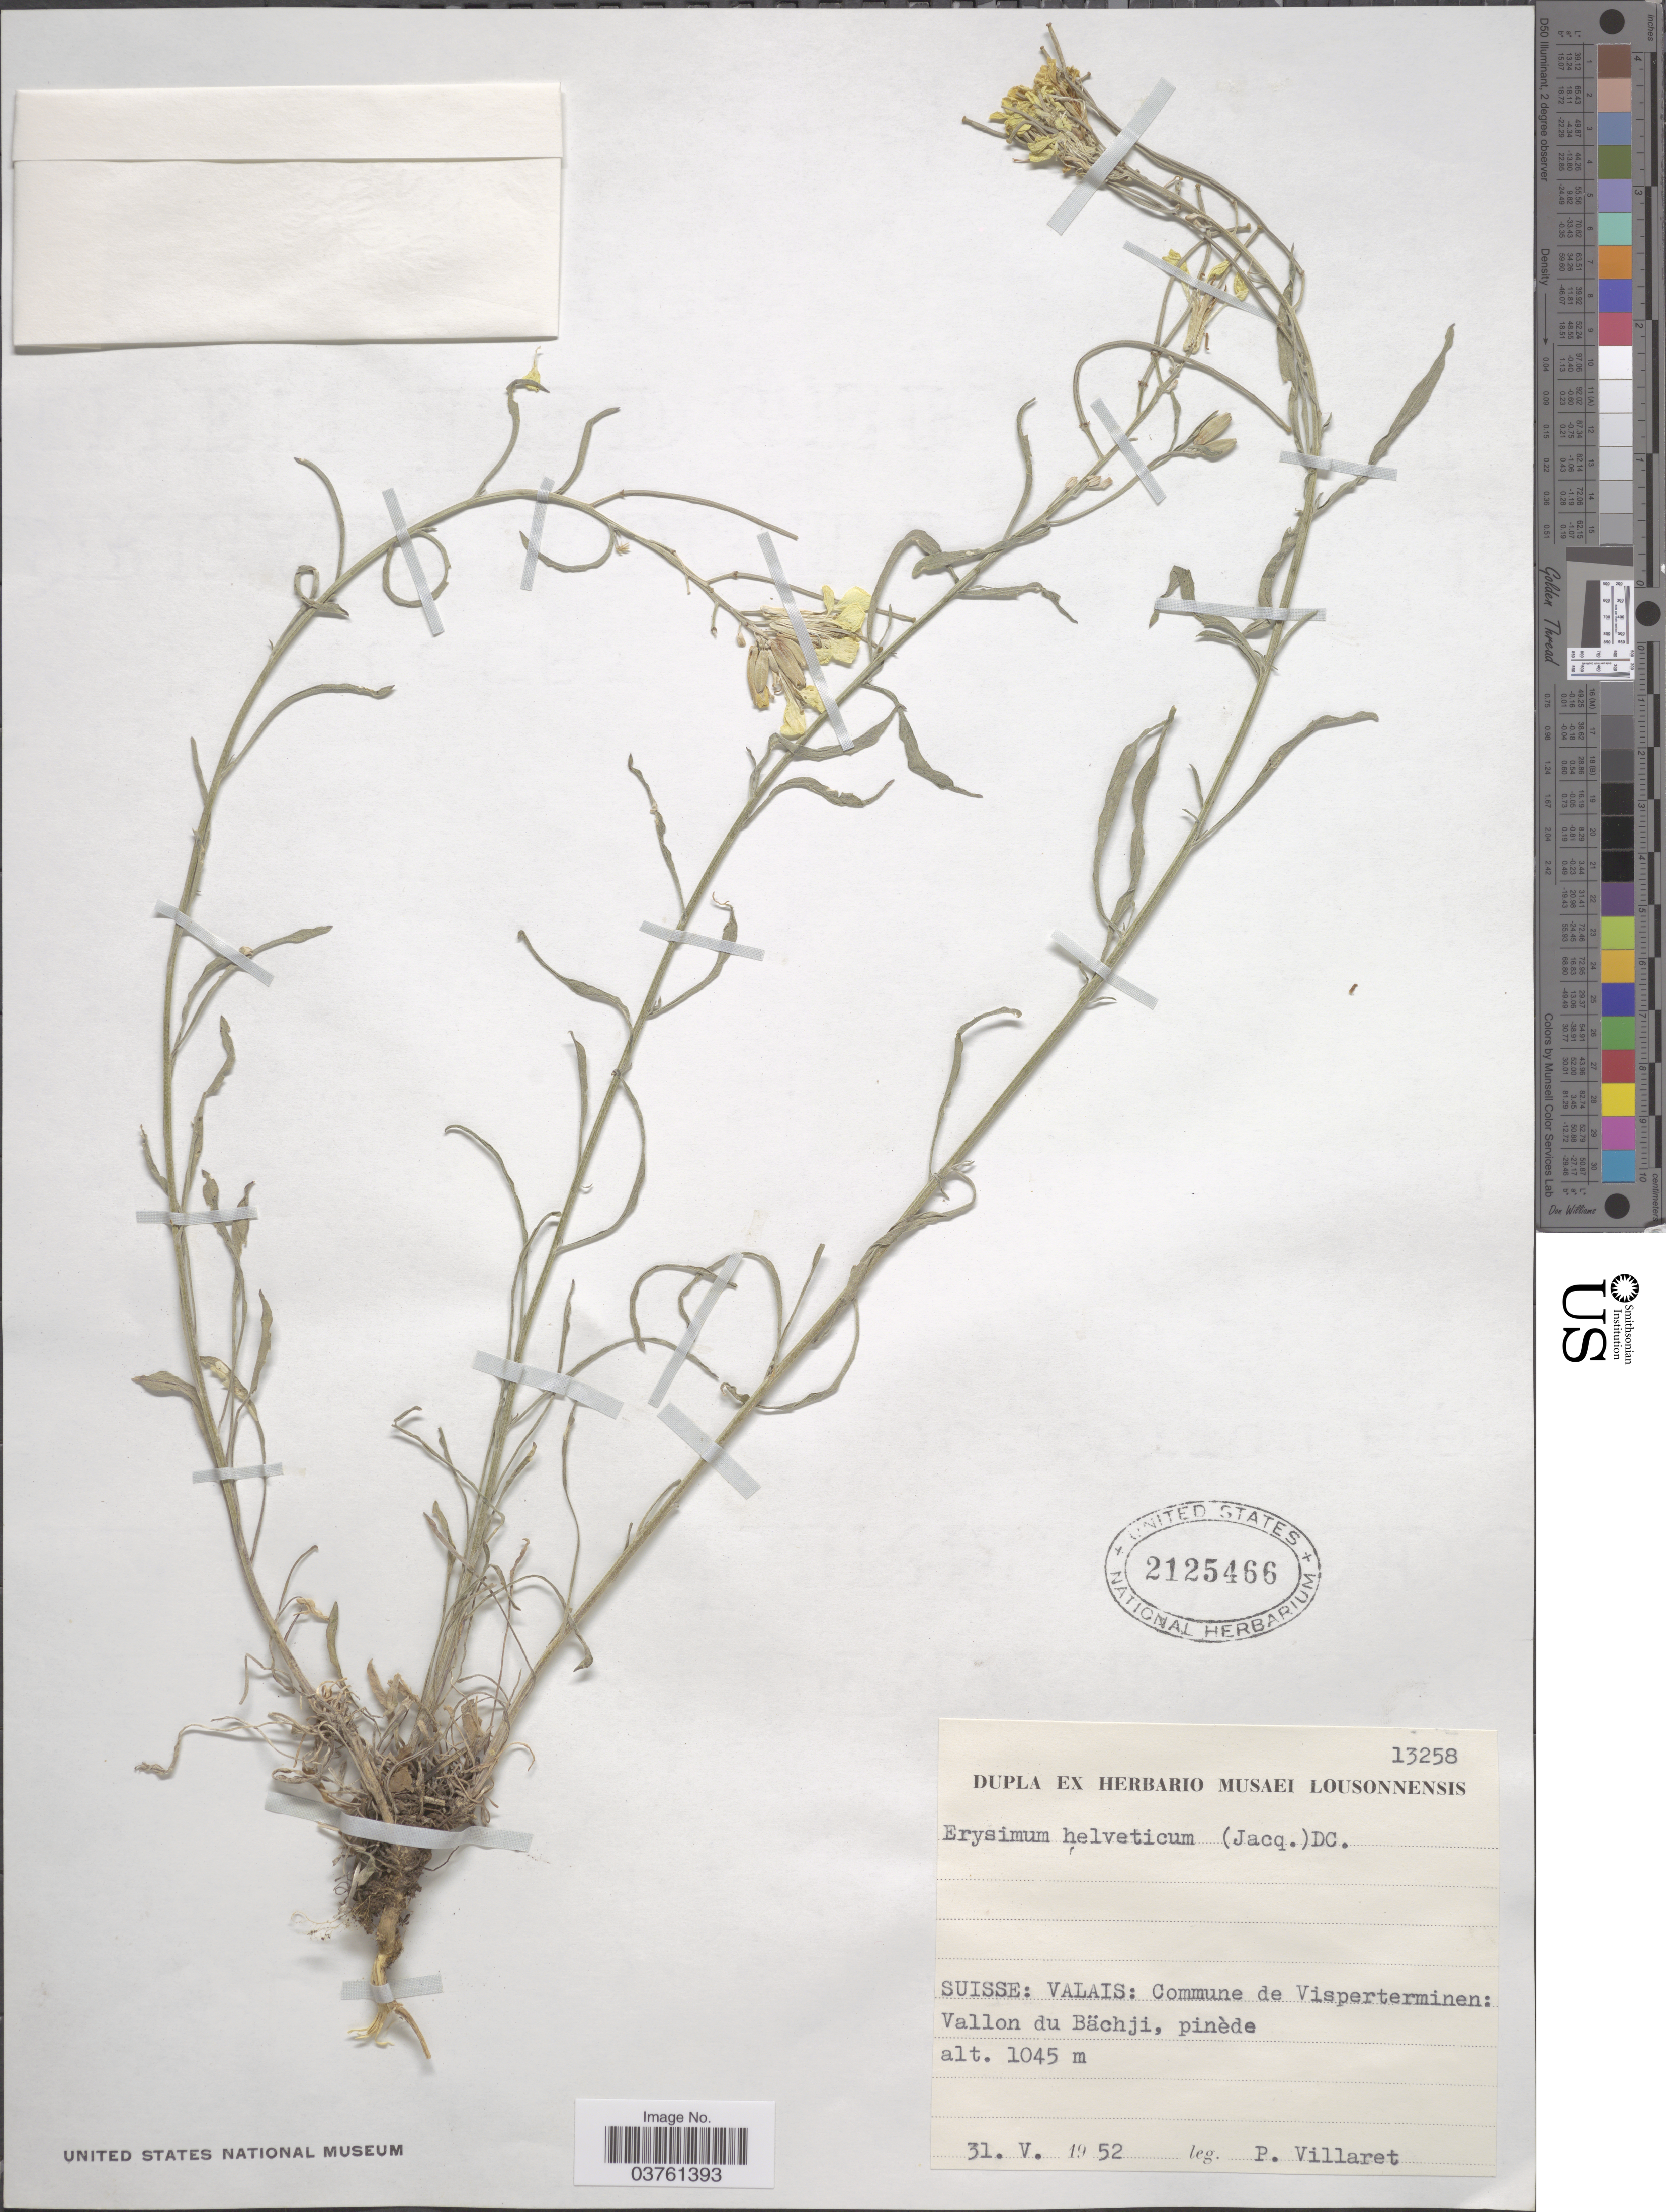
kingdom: Plantae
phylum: Tracheophyta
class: Magnoliopsida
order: Brassicales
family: Brassicaceae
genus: Erysimum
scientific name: Erysimum helveticum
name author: Griseb.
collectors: P. Villaret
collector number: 13258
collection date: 1952-05-31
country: Switzerland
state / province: Valais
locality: Suisse: Valais: Commune de Visperterminen: Vallon du Bächji, pinède.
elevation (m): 1045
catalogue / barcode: US 2125466